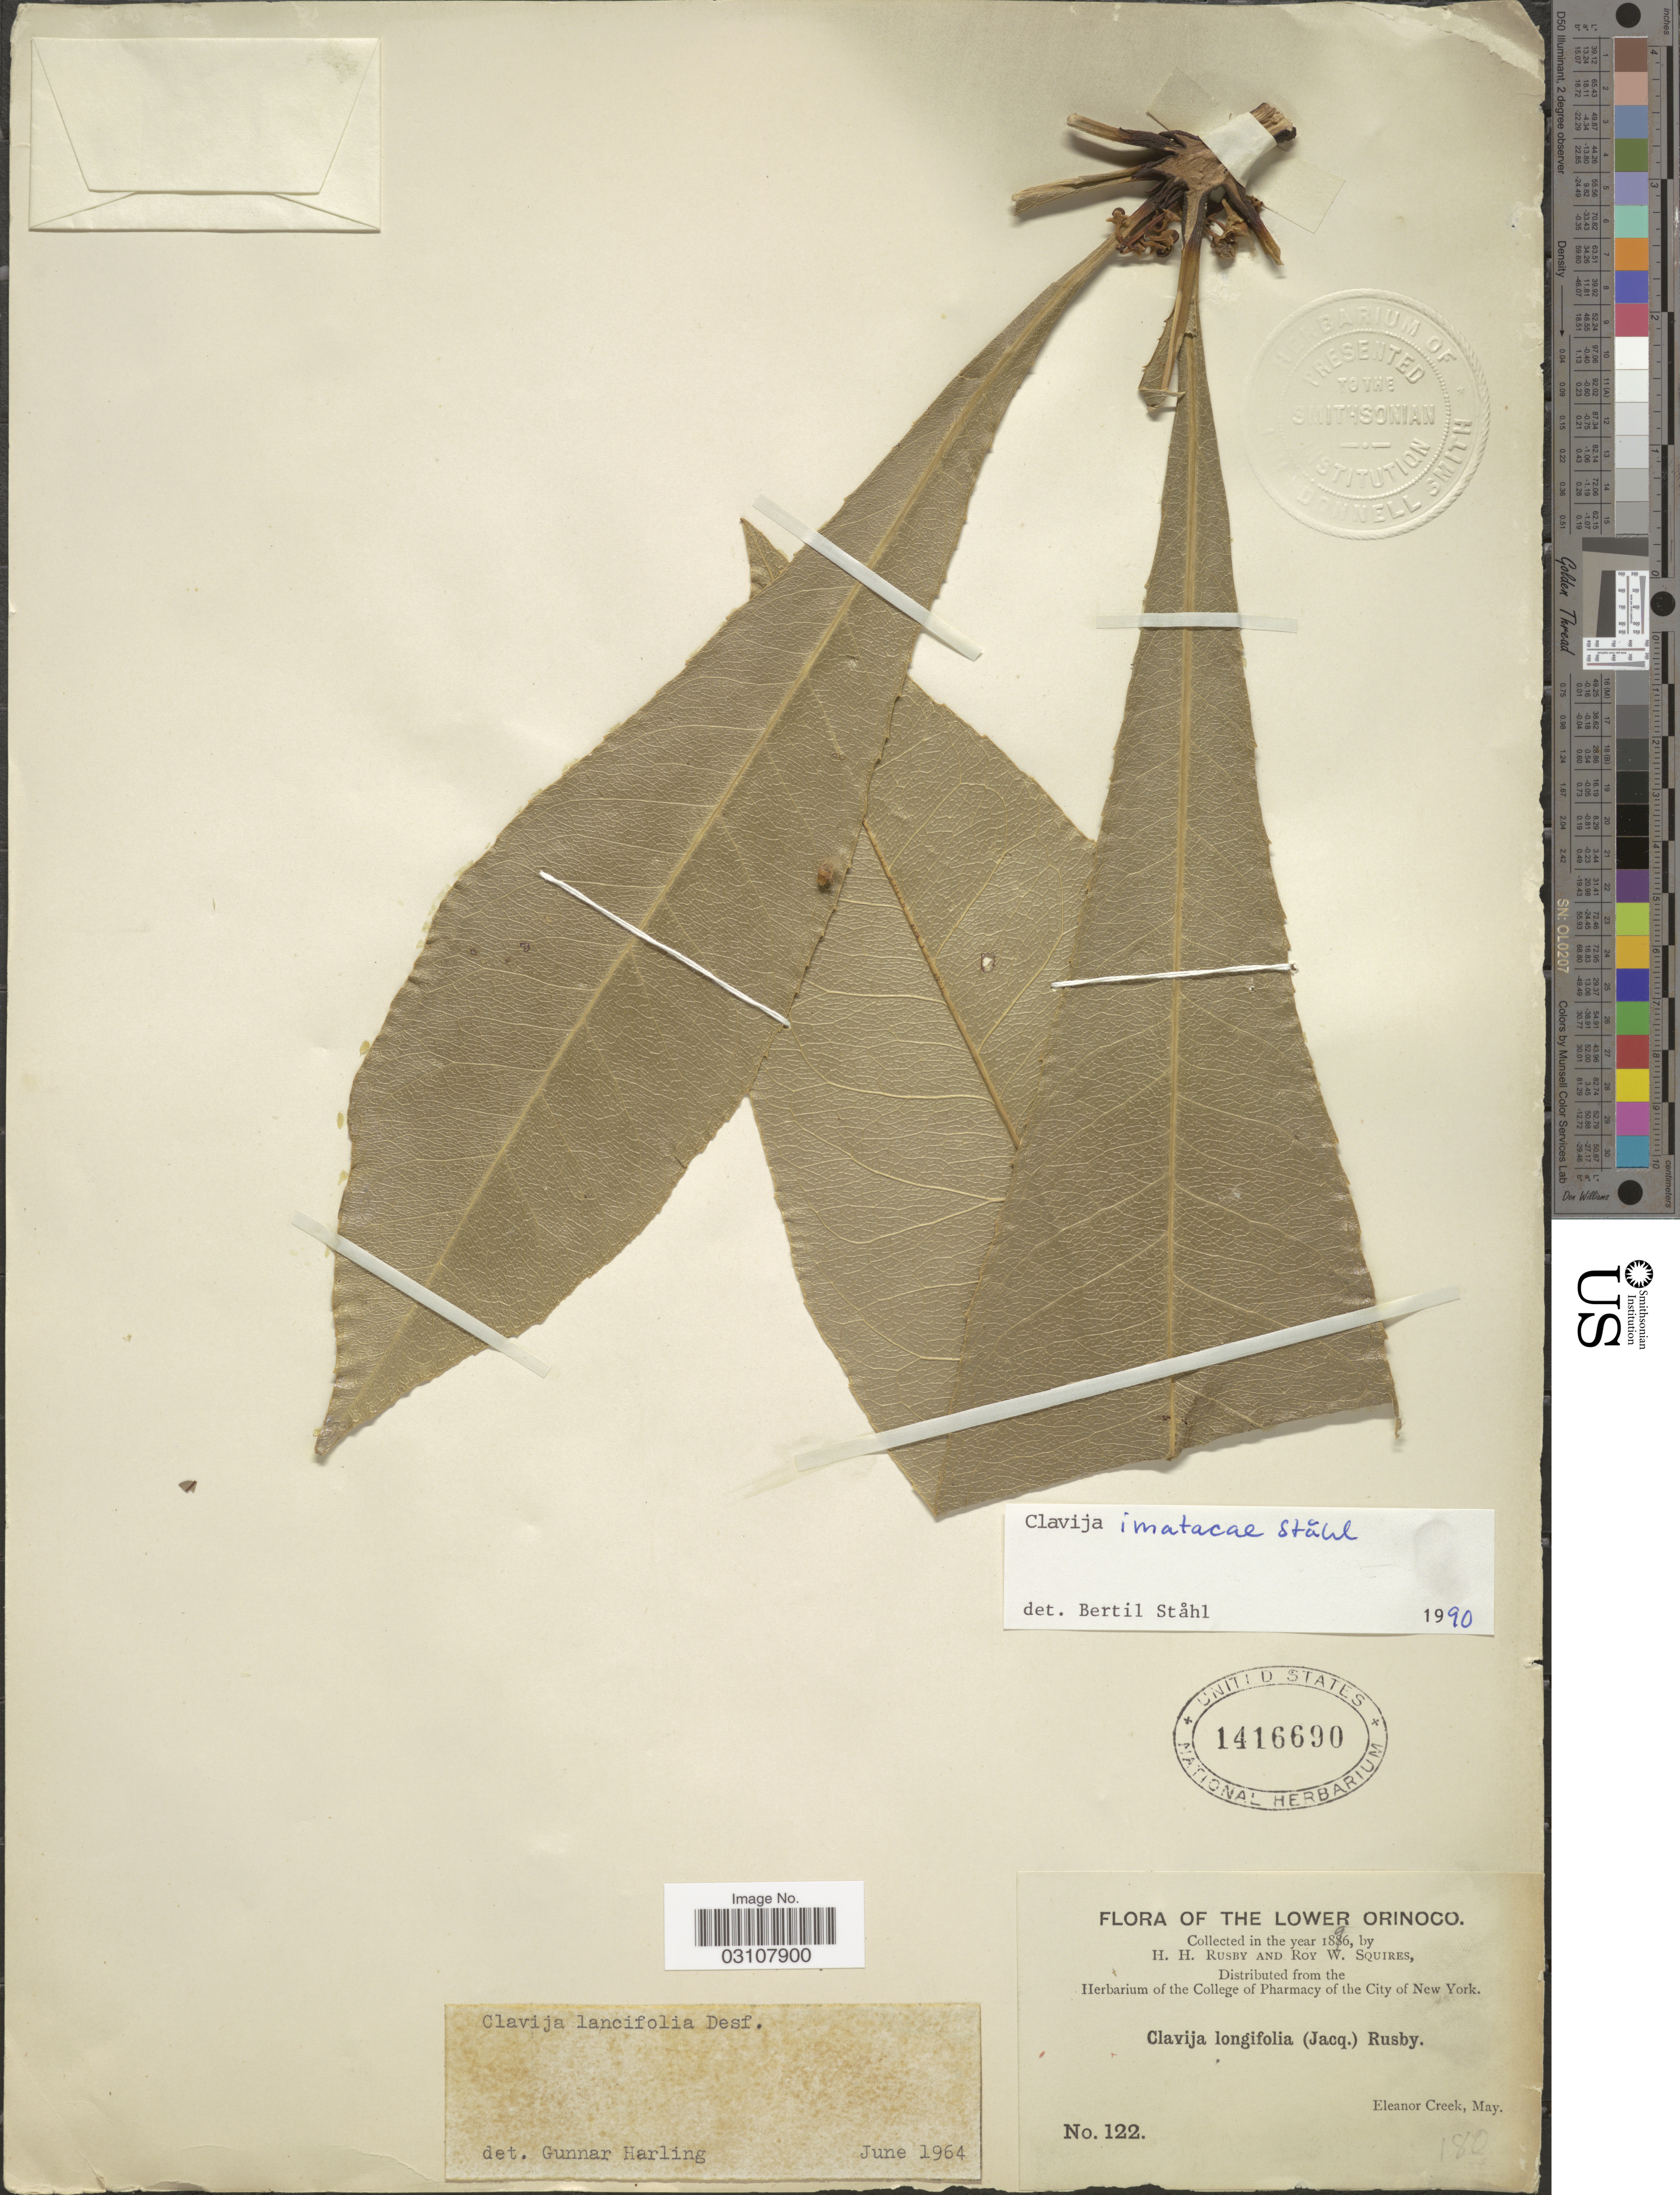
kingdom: Plantae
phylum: Tracheophyta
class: Magnoliopsida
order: Ericales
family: Primulaceae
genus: Clavija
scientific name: Clavija imatacae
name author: B. Ståhl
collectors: H. H. Rusby & R. Squires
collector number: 122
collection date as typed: May 1896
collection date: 1896-05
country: Venezuela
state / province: Delta Amacuro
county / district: Antonio Díaz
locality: Lower Orinoco, Eleanor Creek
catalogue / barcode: US 1416690